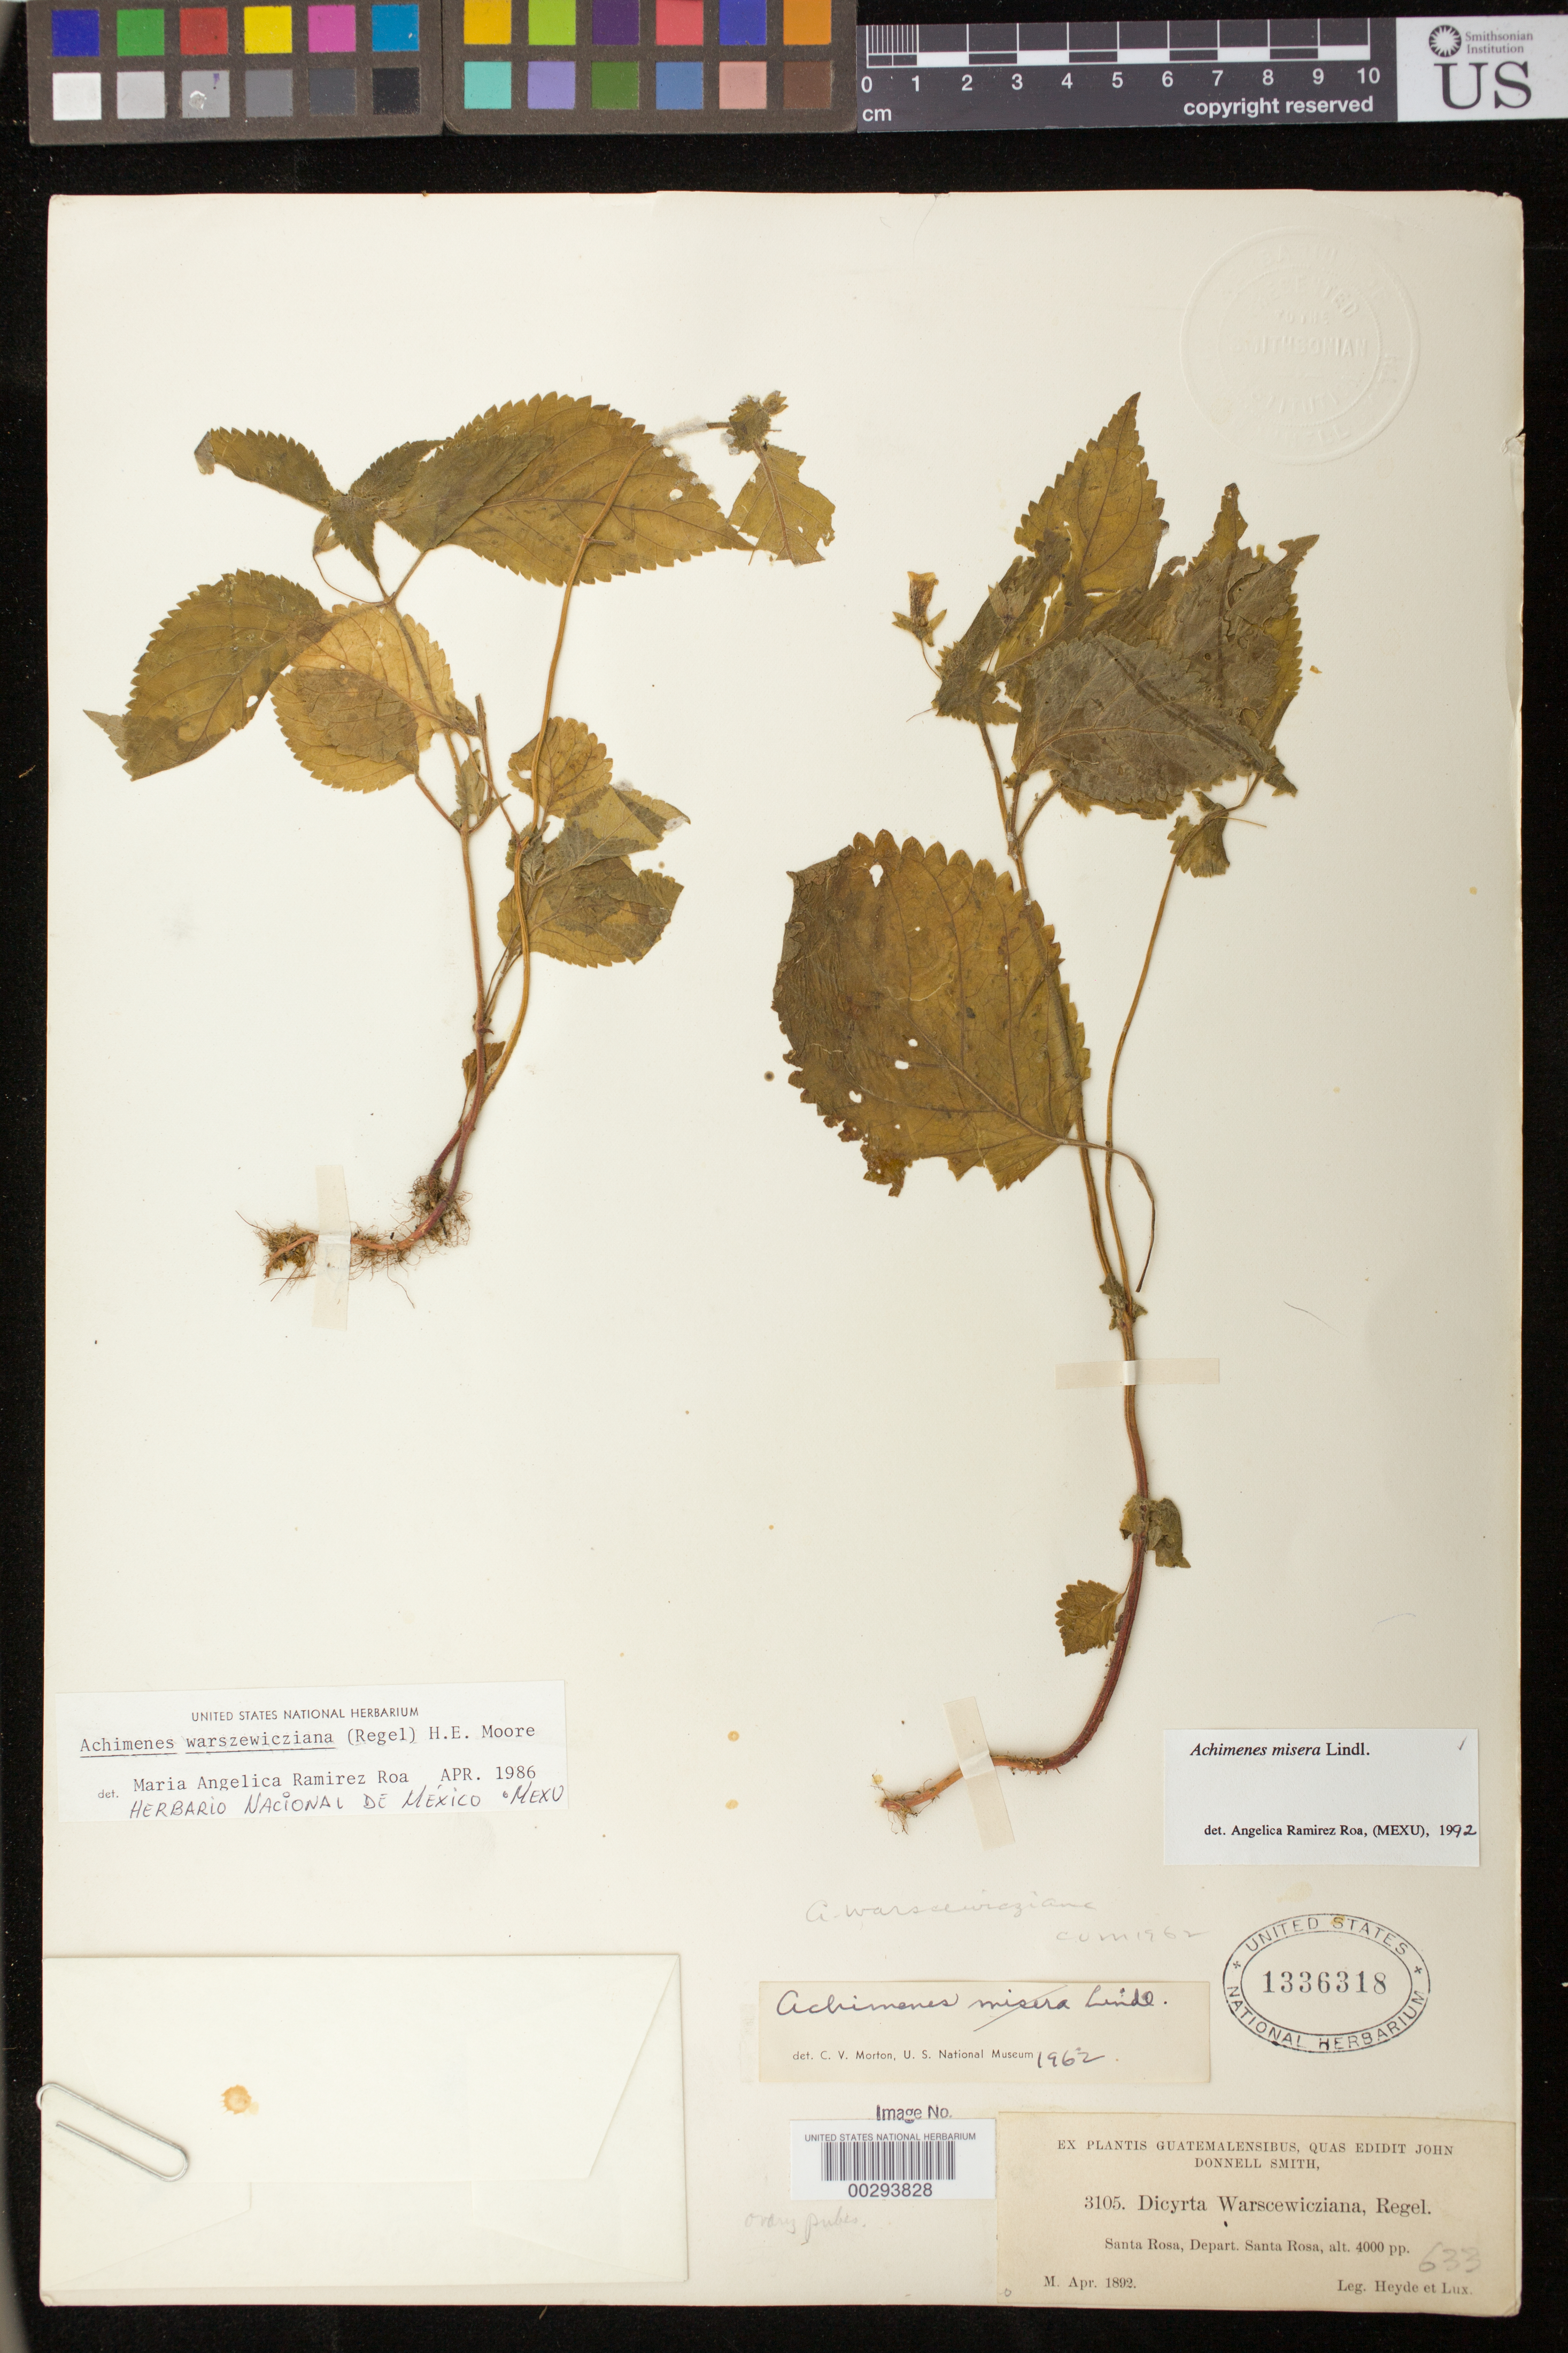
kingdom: Plantae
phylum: Tracheophyta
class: Magnoliopsida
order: Lamiales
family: Gesneriaceae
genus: Achimenes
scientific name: Achimenes misera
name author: Lindl.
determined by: Skog, Laurence E.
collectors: E. T. Heyde & E. Lux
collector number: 3105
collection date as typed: Apr 1892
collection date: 1892-04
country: Guatemala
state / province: Santa Rosa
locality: Santa Rosa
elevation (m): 1219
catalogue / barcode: US 1336318